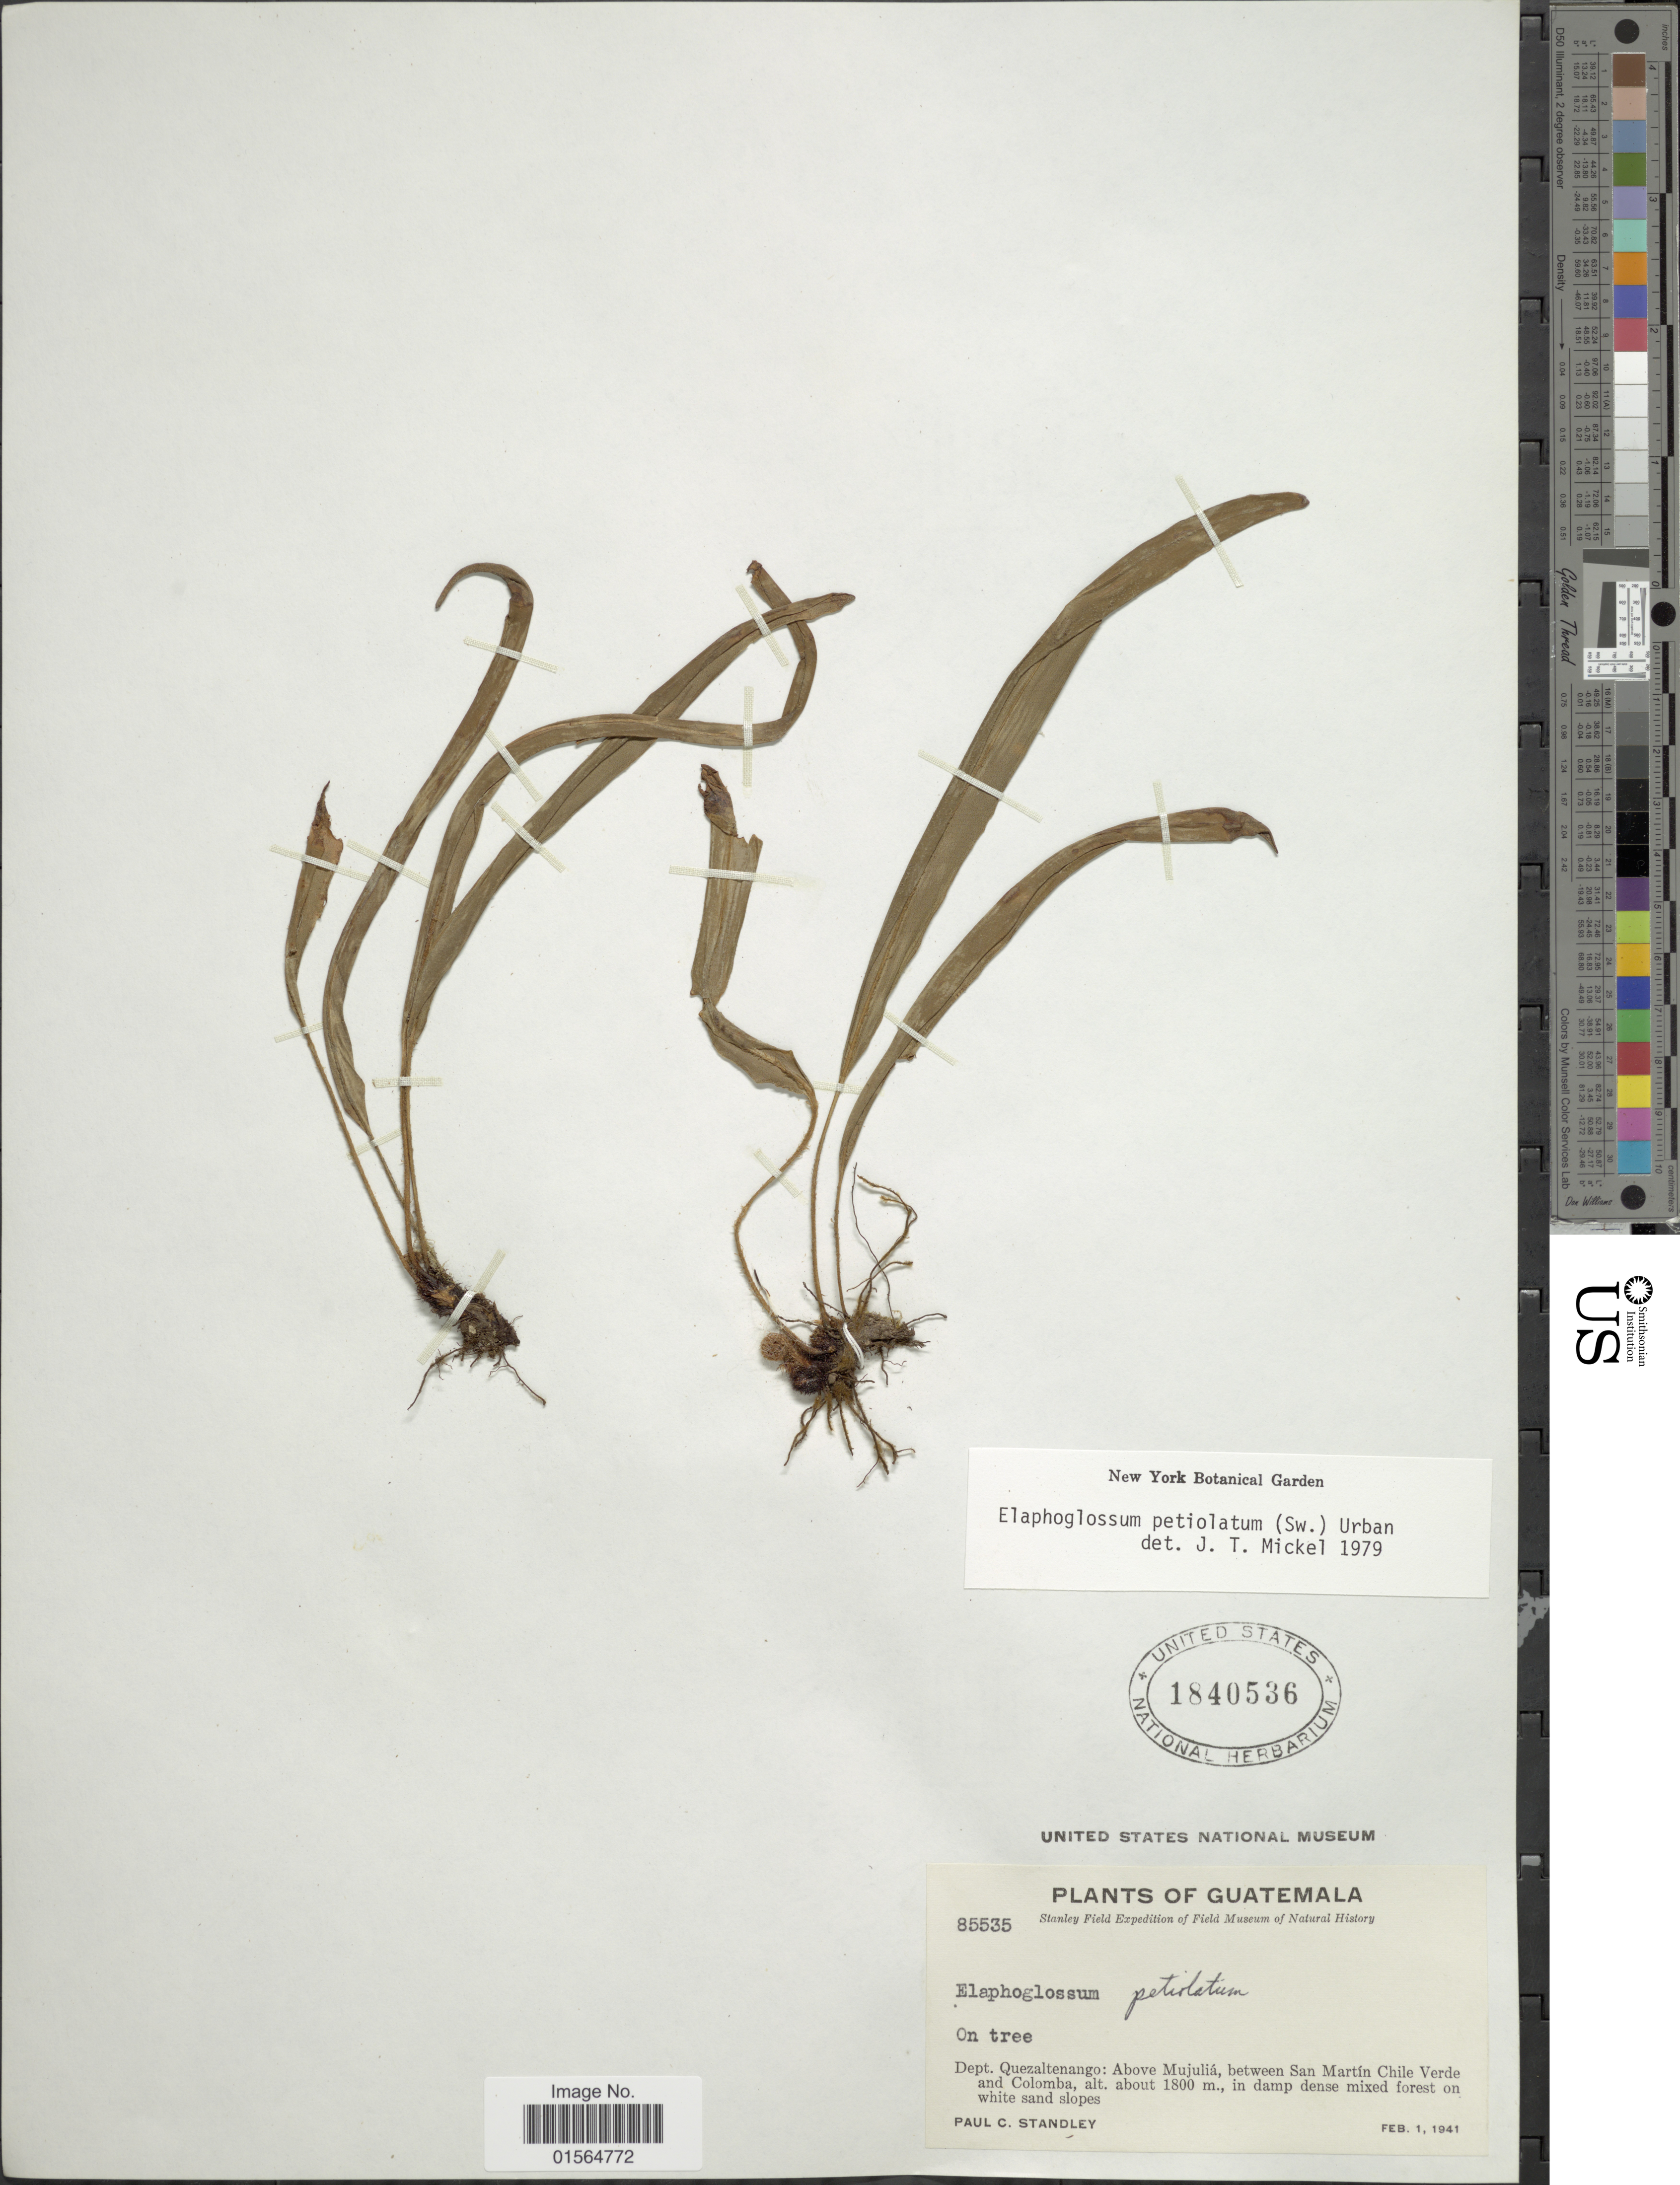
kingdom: Plantae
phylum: Tracheophyta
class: Polypodiopsida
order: Polypodiales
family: Dryopteridaceae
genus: Elaphoglossum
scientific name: Elaphoglossum petiolatum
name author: (Sw.) Urb.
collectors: P. C. Standley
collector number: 85535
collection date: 1941-02-01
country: Guatemala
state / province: Quetzaltenango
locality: Above Mujulia, between San Martin Chile Verde and Colomba, in damp dense mixed foest on white sand slopes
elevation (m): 1800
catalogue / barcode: US 1840536